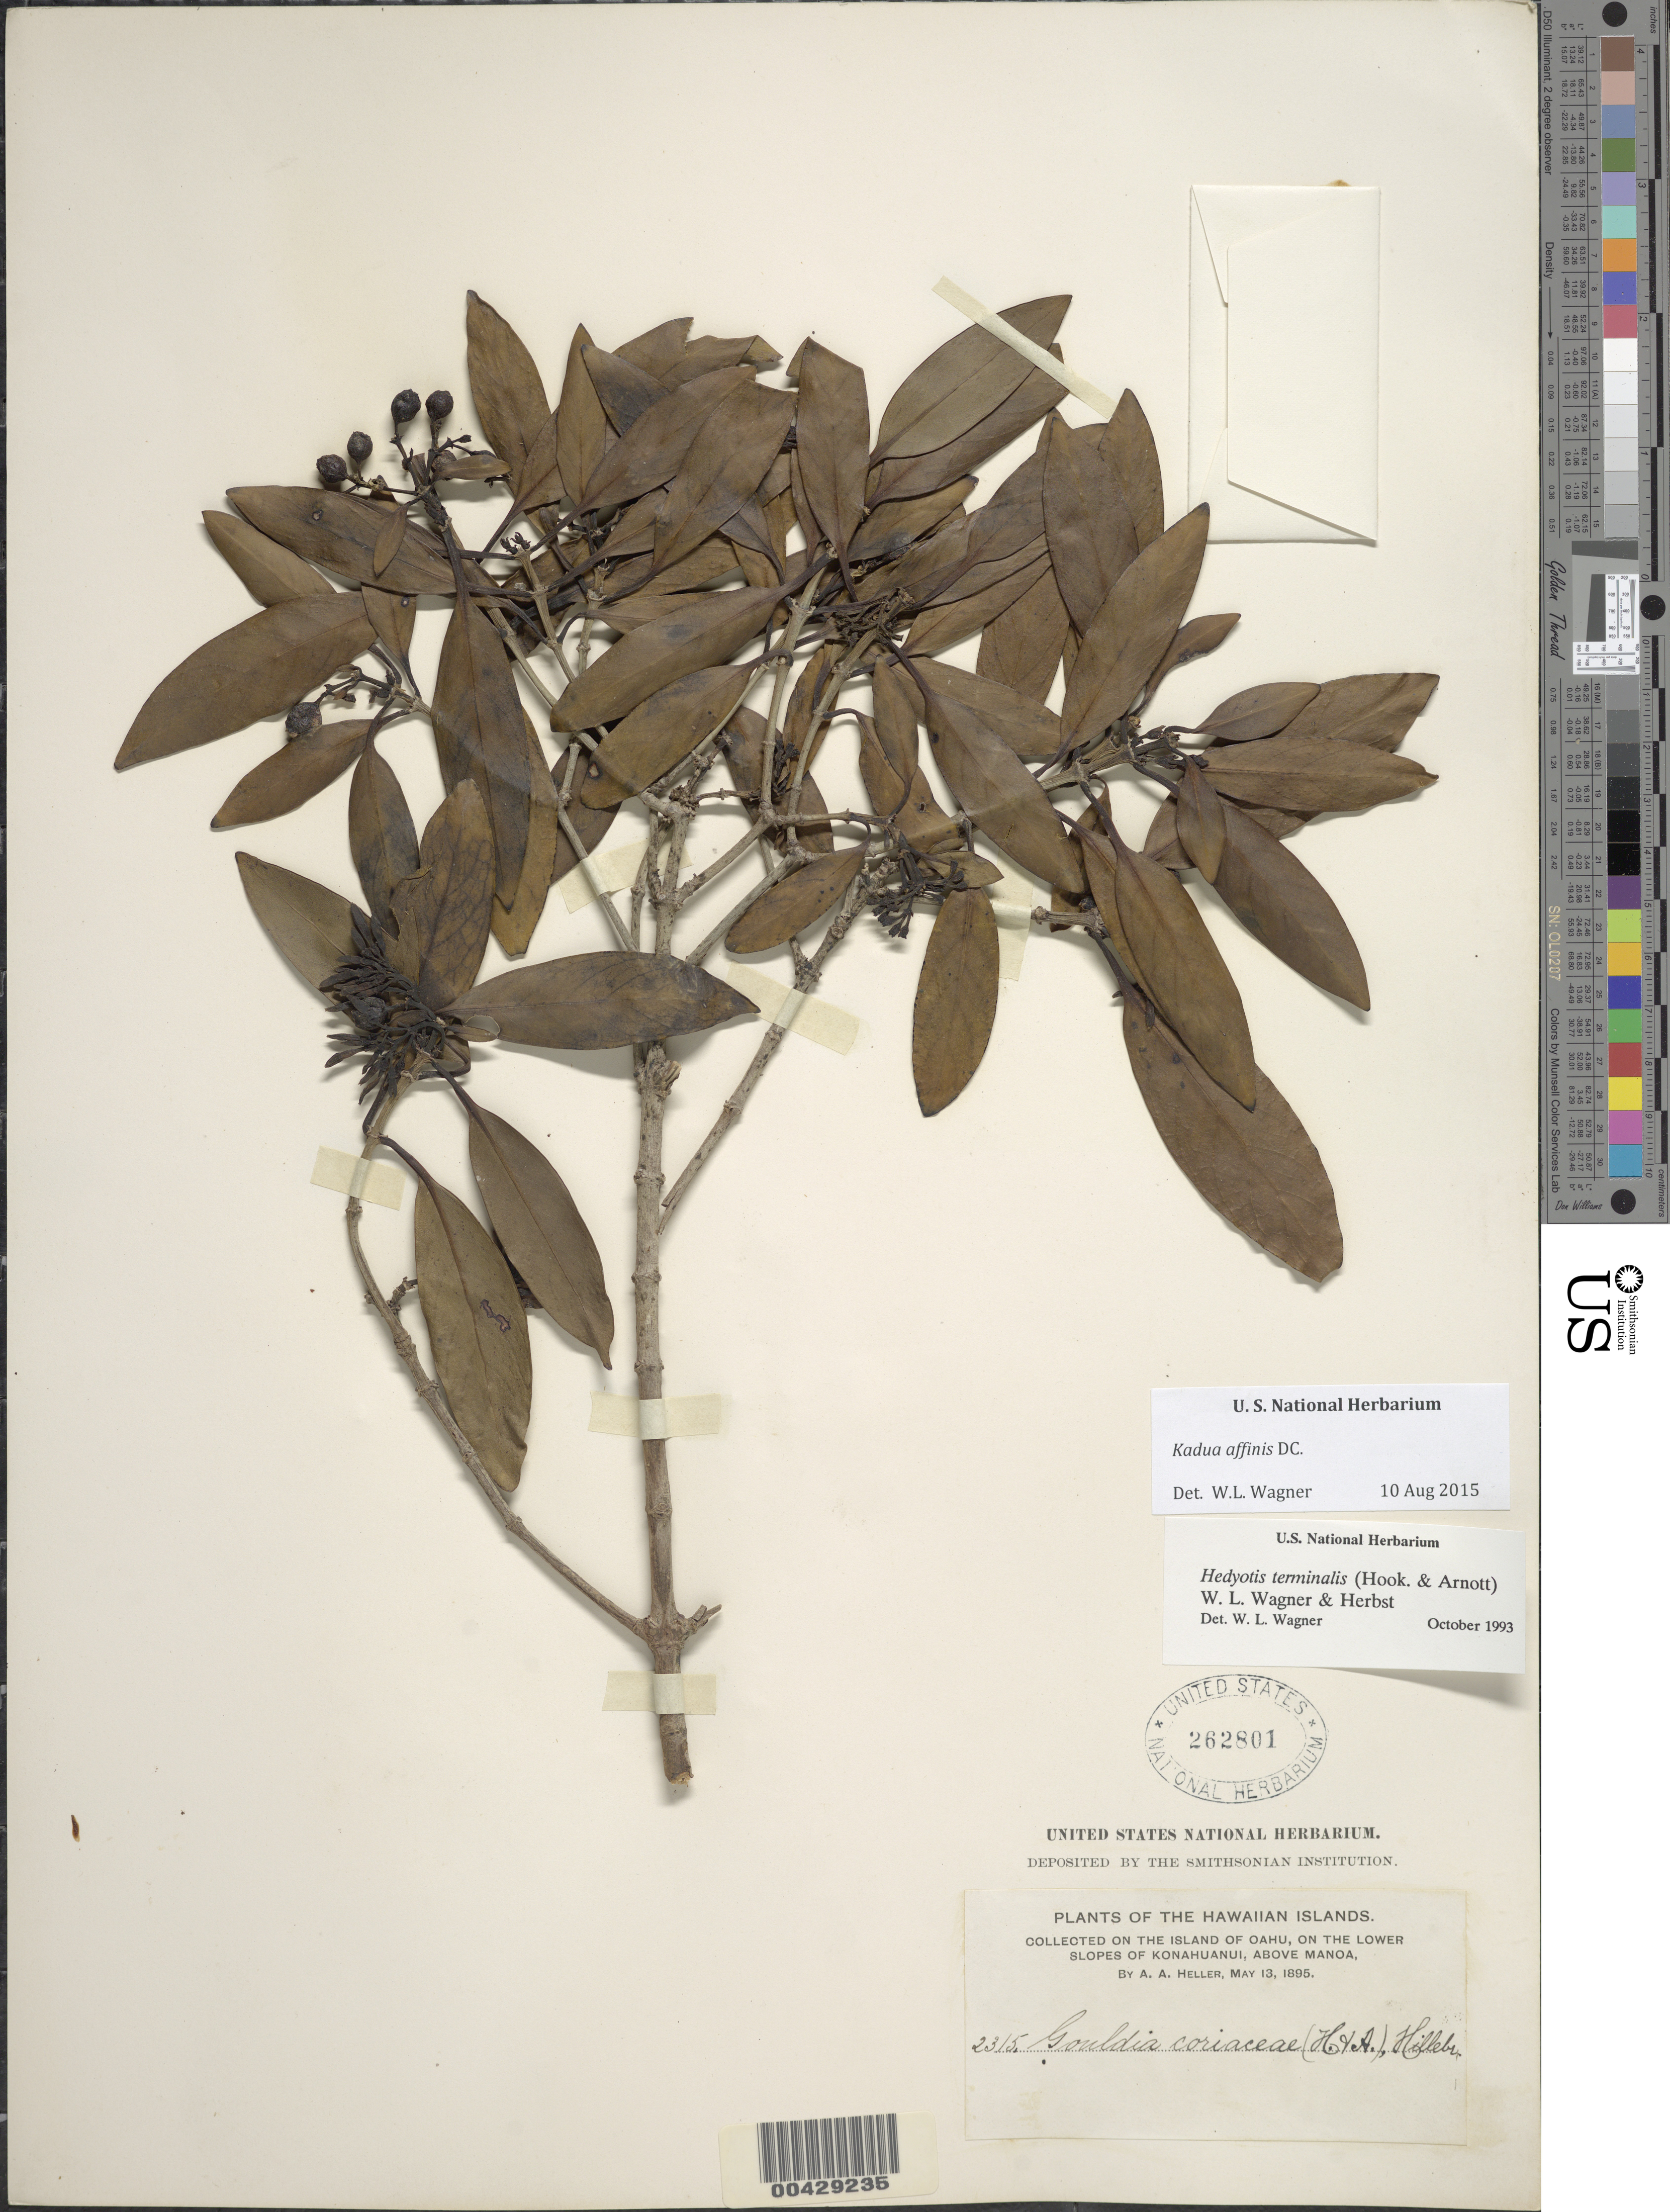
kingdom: Plantae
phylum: Tracheophyta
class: Magnoliopsida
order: Gentianales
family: Rubiaceae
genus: Kadua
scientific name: Kadua affinis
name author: DC.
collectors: A. A. Heller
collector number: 2315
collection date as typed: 13 May 1895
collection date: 1895-05-13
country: United States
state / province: Hawaii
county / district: Honolulu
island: Oahu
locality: On the lower slopes of Konahuanui, above Manoa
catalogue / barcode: US 262801